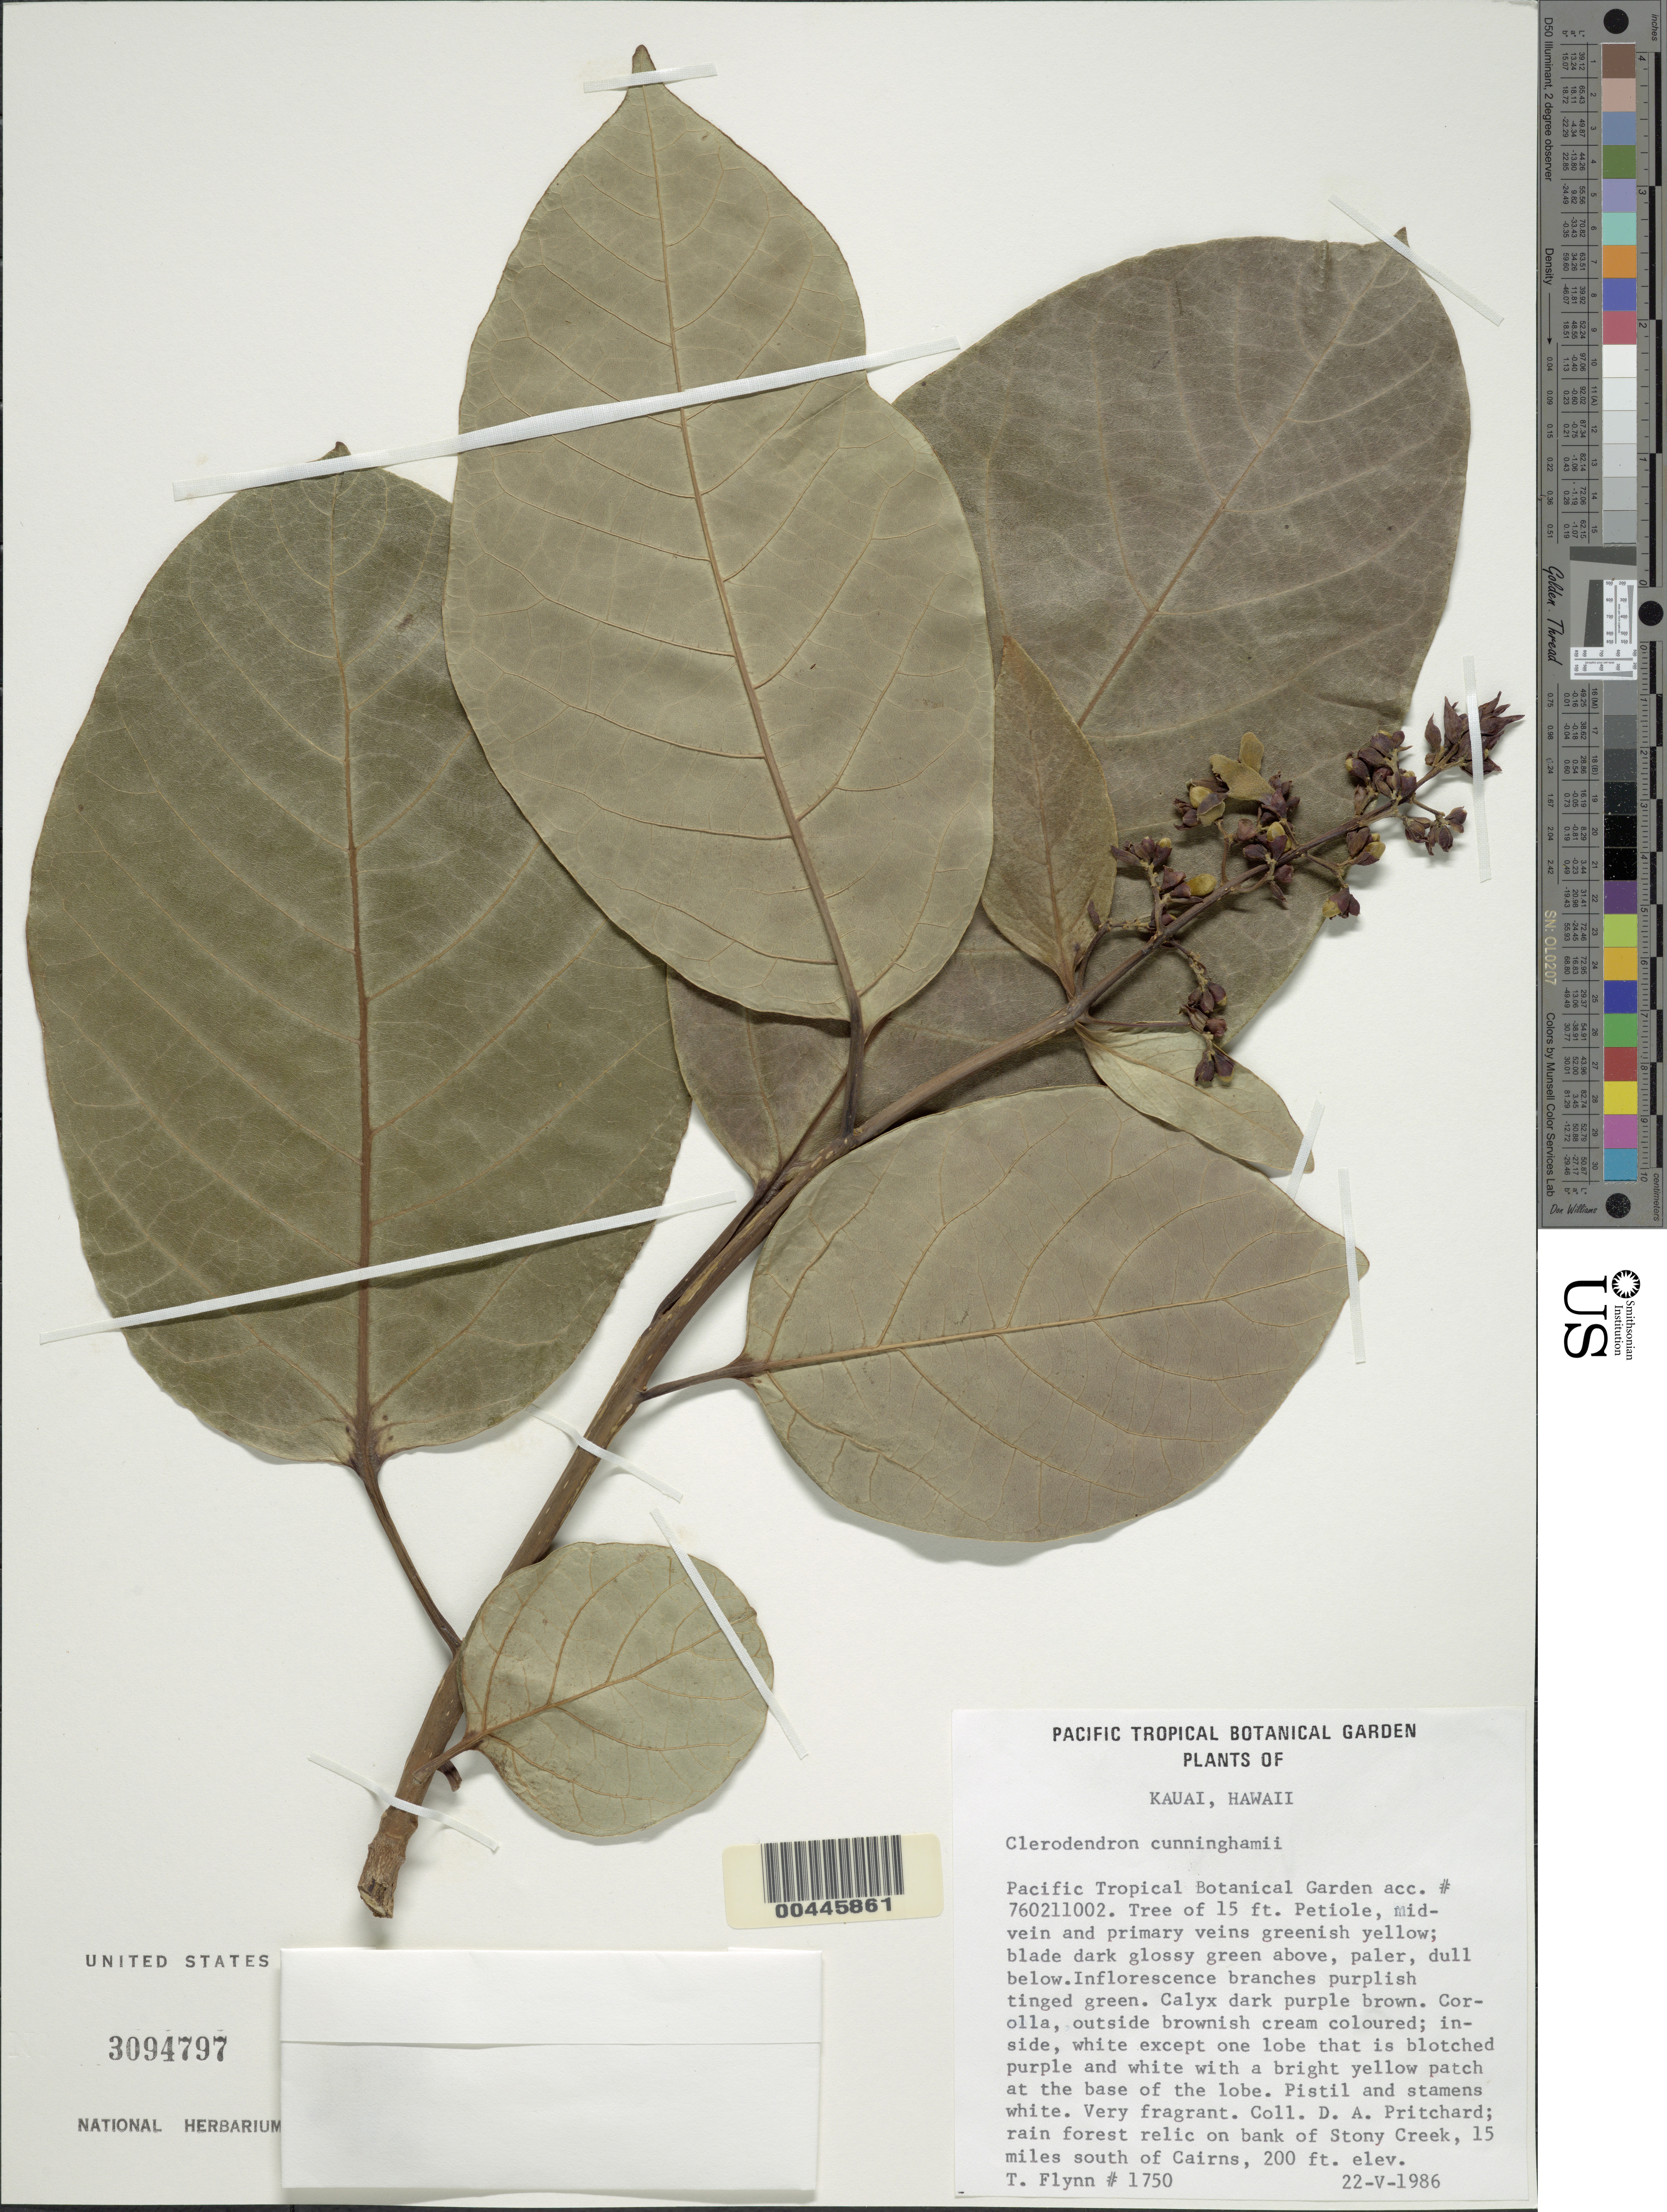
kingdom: Plantae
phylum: Tracheophyta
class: Magnoliopsida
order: Lamiales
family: Lamiaceae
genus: Clerodendrum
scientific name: Clerodendrum cunninghamii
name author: Benth.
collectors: T. W. Flynn & D. Prichard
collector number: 1750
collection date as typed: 22 May 1986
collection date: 1986-05-22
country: United States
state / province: Hawaii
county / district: Kauai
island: Kaua'i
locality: Pacific Tropical Botanical Garden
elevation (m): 61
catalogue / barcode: US 3094797